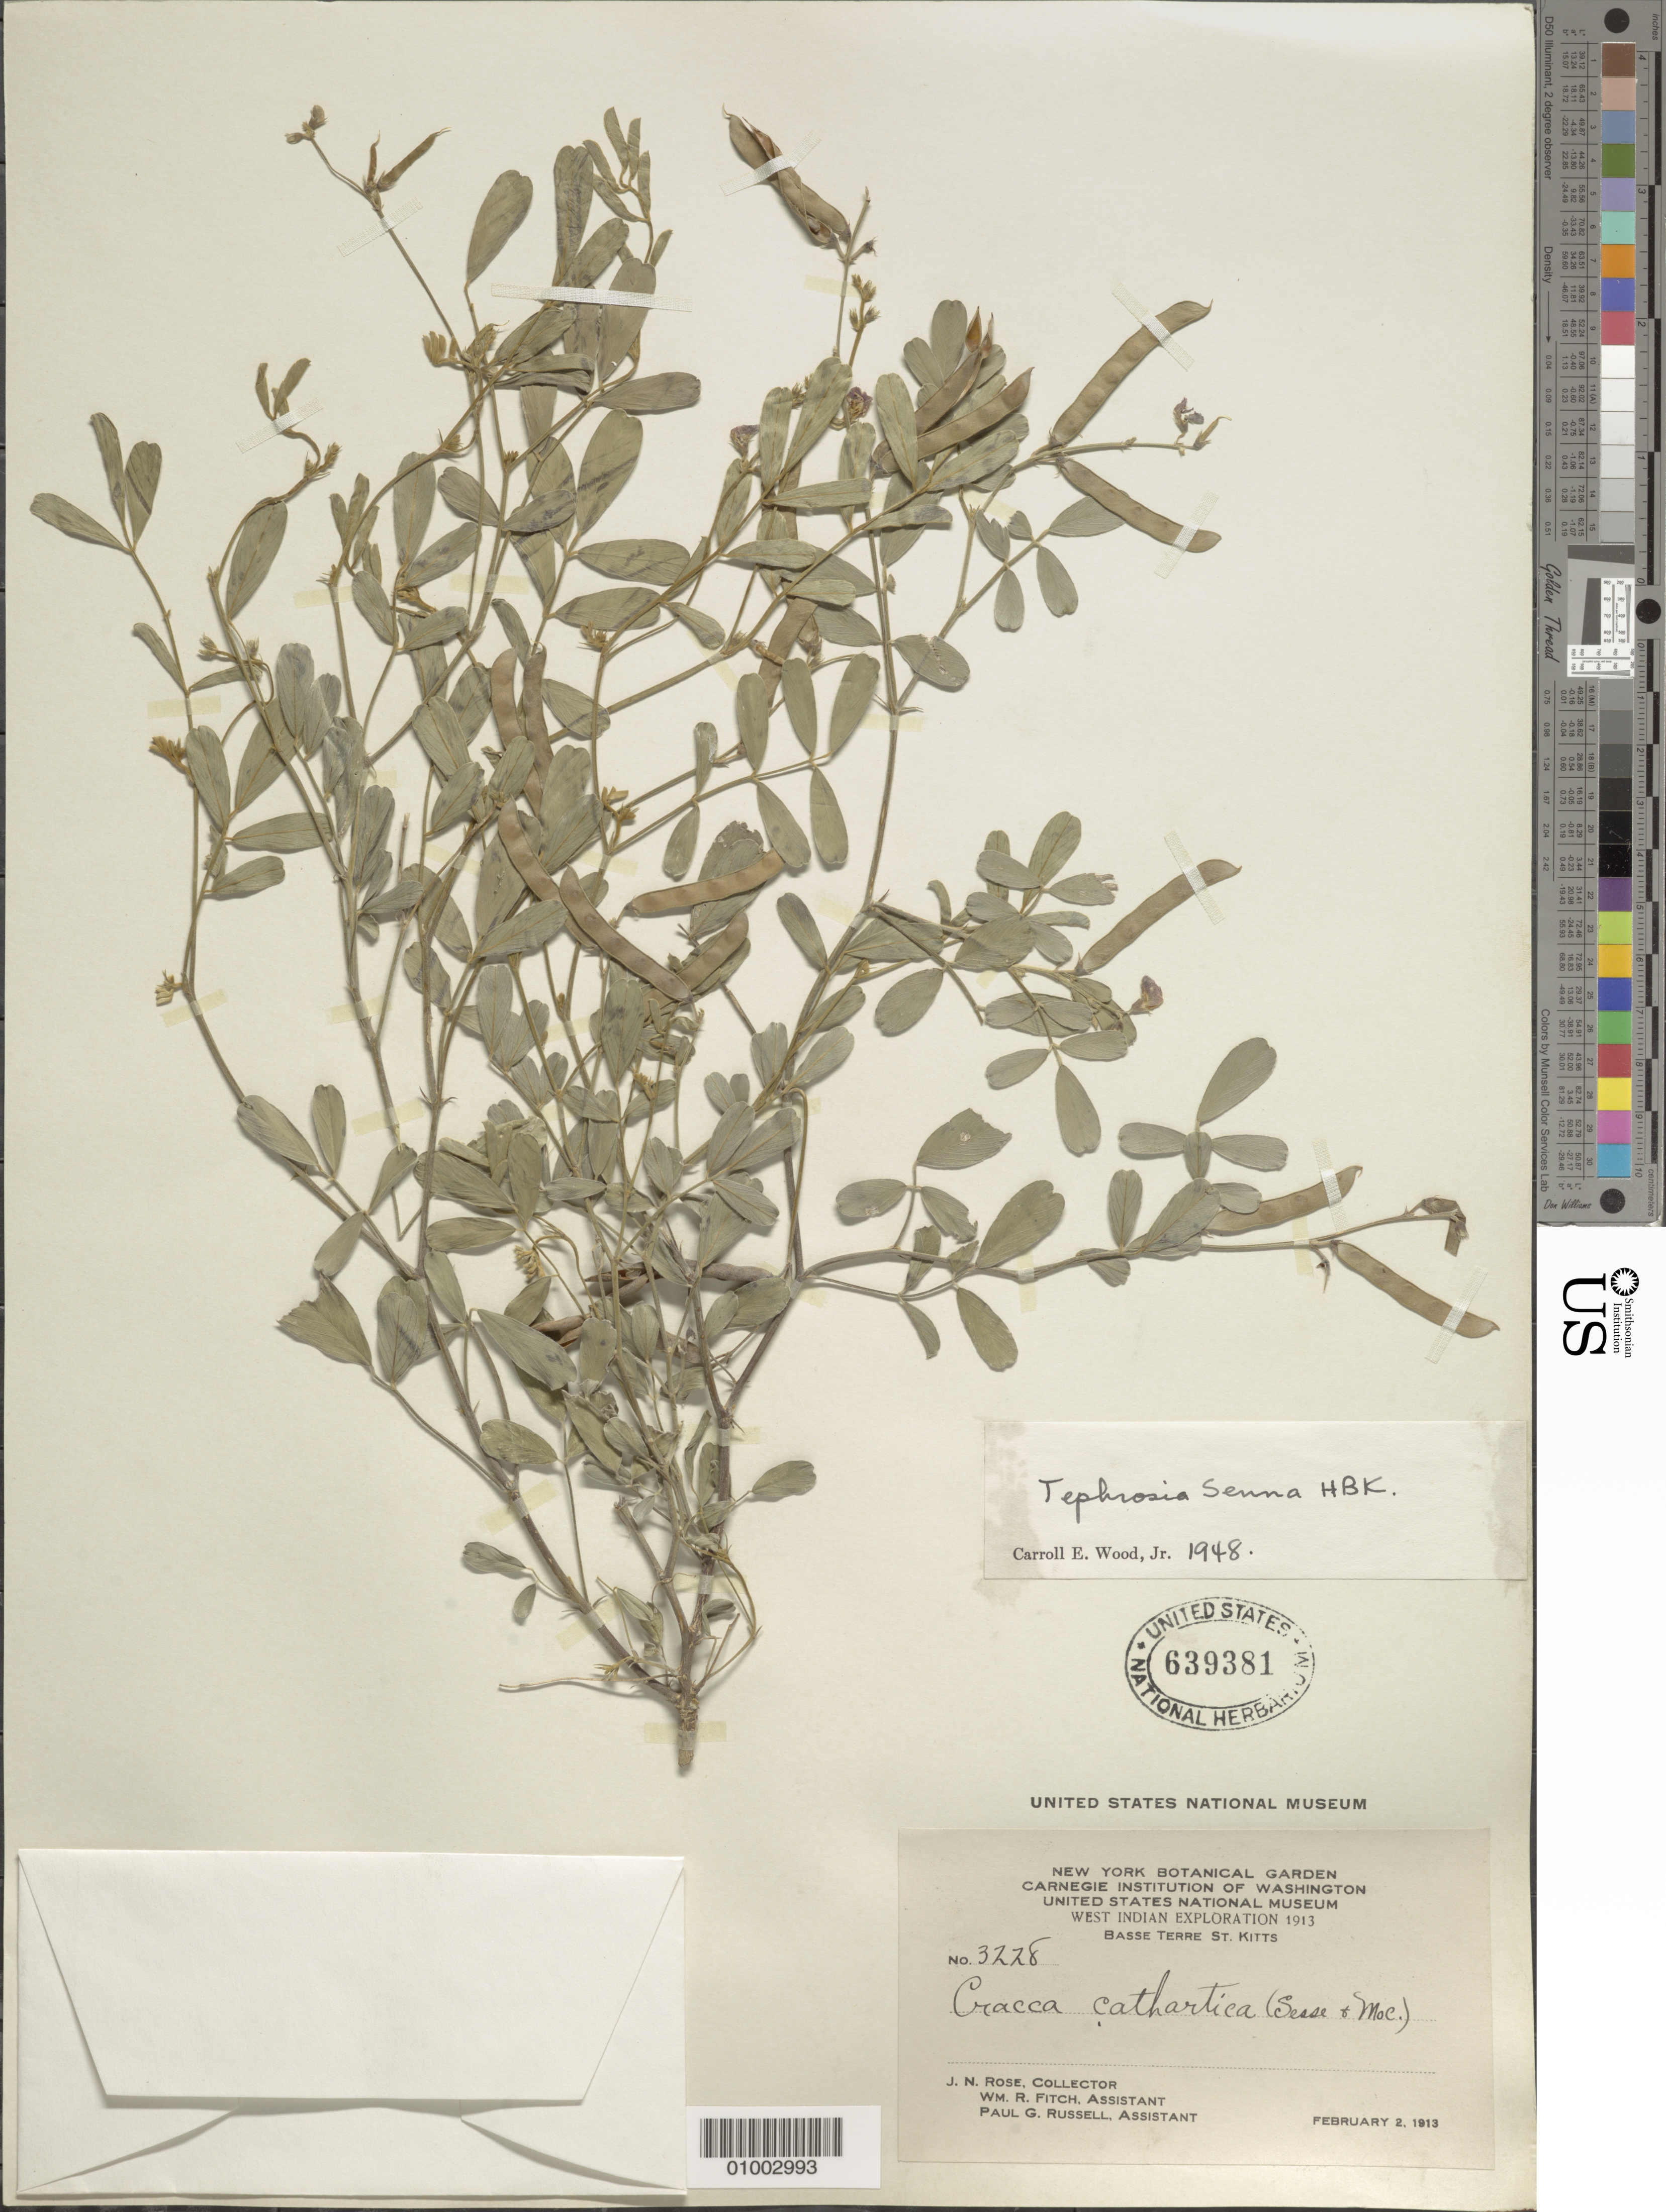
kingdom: Plantae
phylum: Tracheophyta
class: Magnoliopsida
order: Fabales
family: Fabaceae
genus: Tephrosia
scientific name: Tephrosia senna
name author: Kunth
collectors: J. N. Rose, W. R. Fitch & P. G. Russell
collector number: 3228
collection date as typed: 02 Feb 1913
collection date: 1913-02-02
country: St. Christopher-Nevis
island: St. Christopher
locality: Basse Terre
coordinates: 0 N, 0 E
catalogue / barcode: US 639381